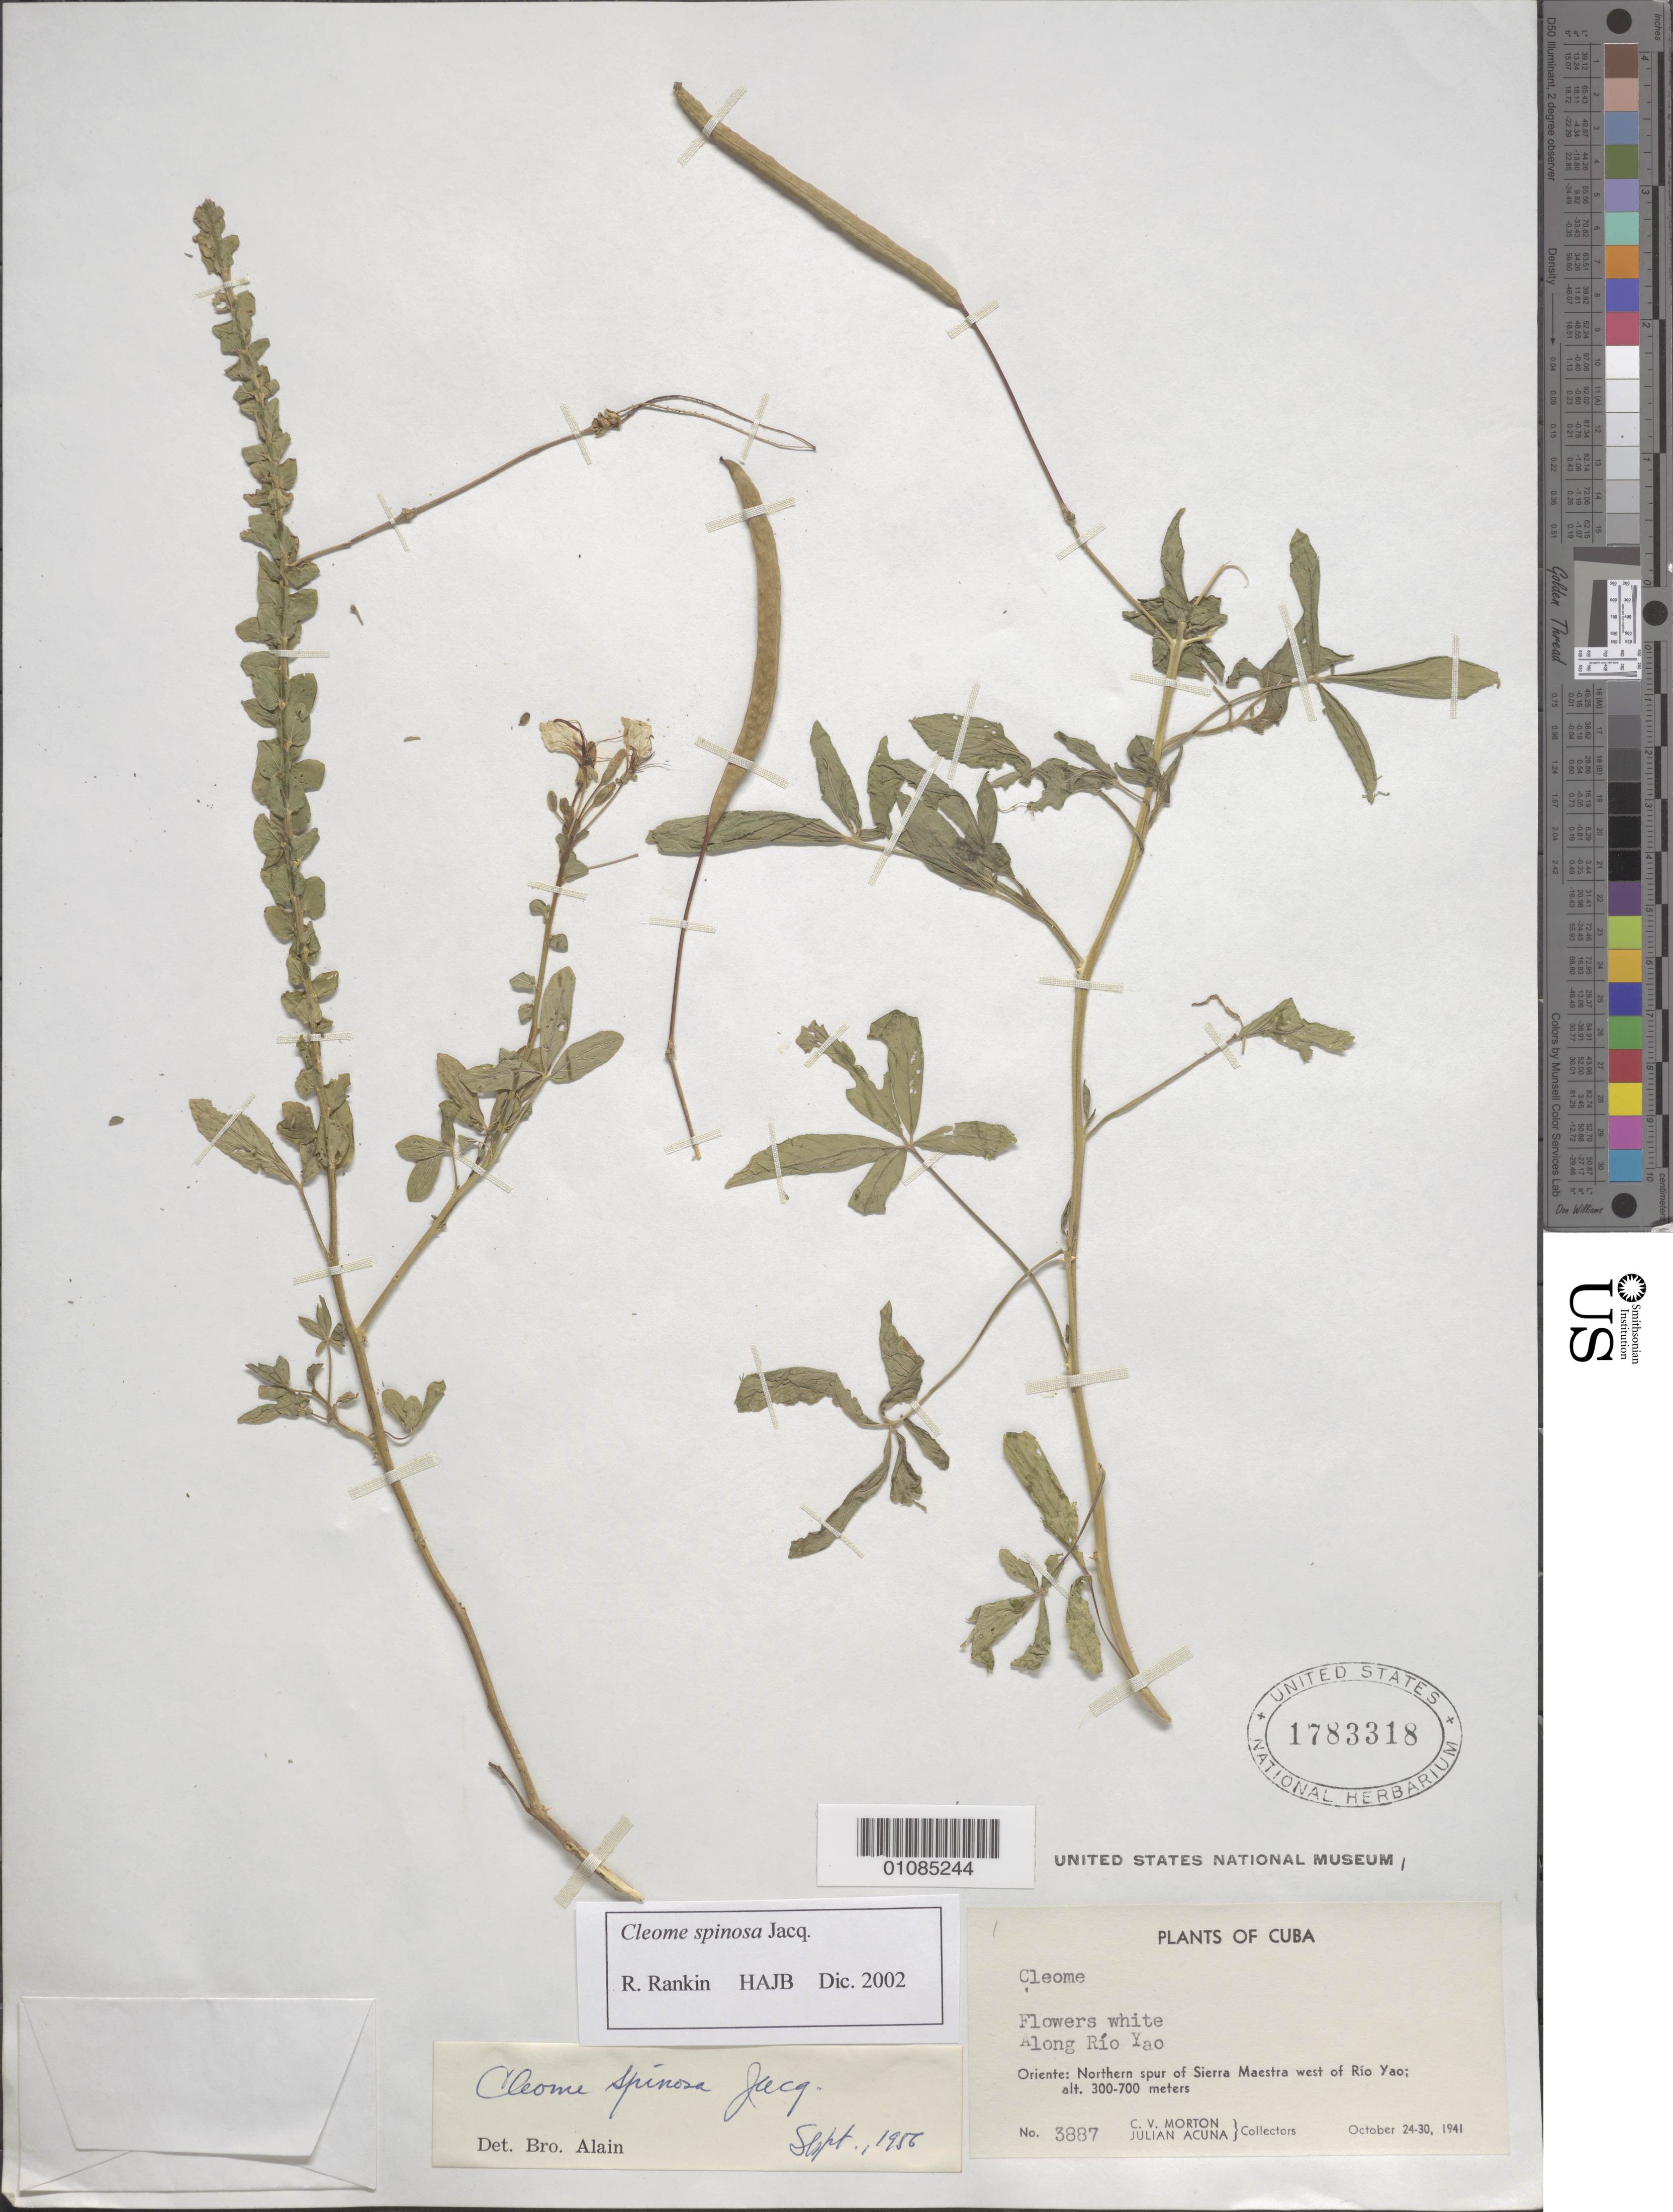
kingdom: Plantae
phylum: Tracheophyta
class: Magnoliopsida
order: Brassicales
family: Cleomaceae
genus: Tarenaya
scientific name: Tarenaya spinosa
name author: (Jacq.) Raf.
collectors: C. V. Morton & J. Acuña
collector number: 3887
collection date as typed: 24 Oct 1941 to 30 Oct 1941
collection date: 1941-10-24/1941-10-30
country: Cuba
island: Cuba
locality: Oriente: Northern spur of Sierra Maestra W of Rio Yao; along Rio Yao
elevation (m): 300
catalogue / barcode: US 1783318